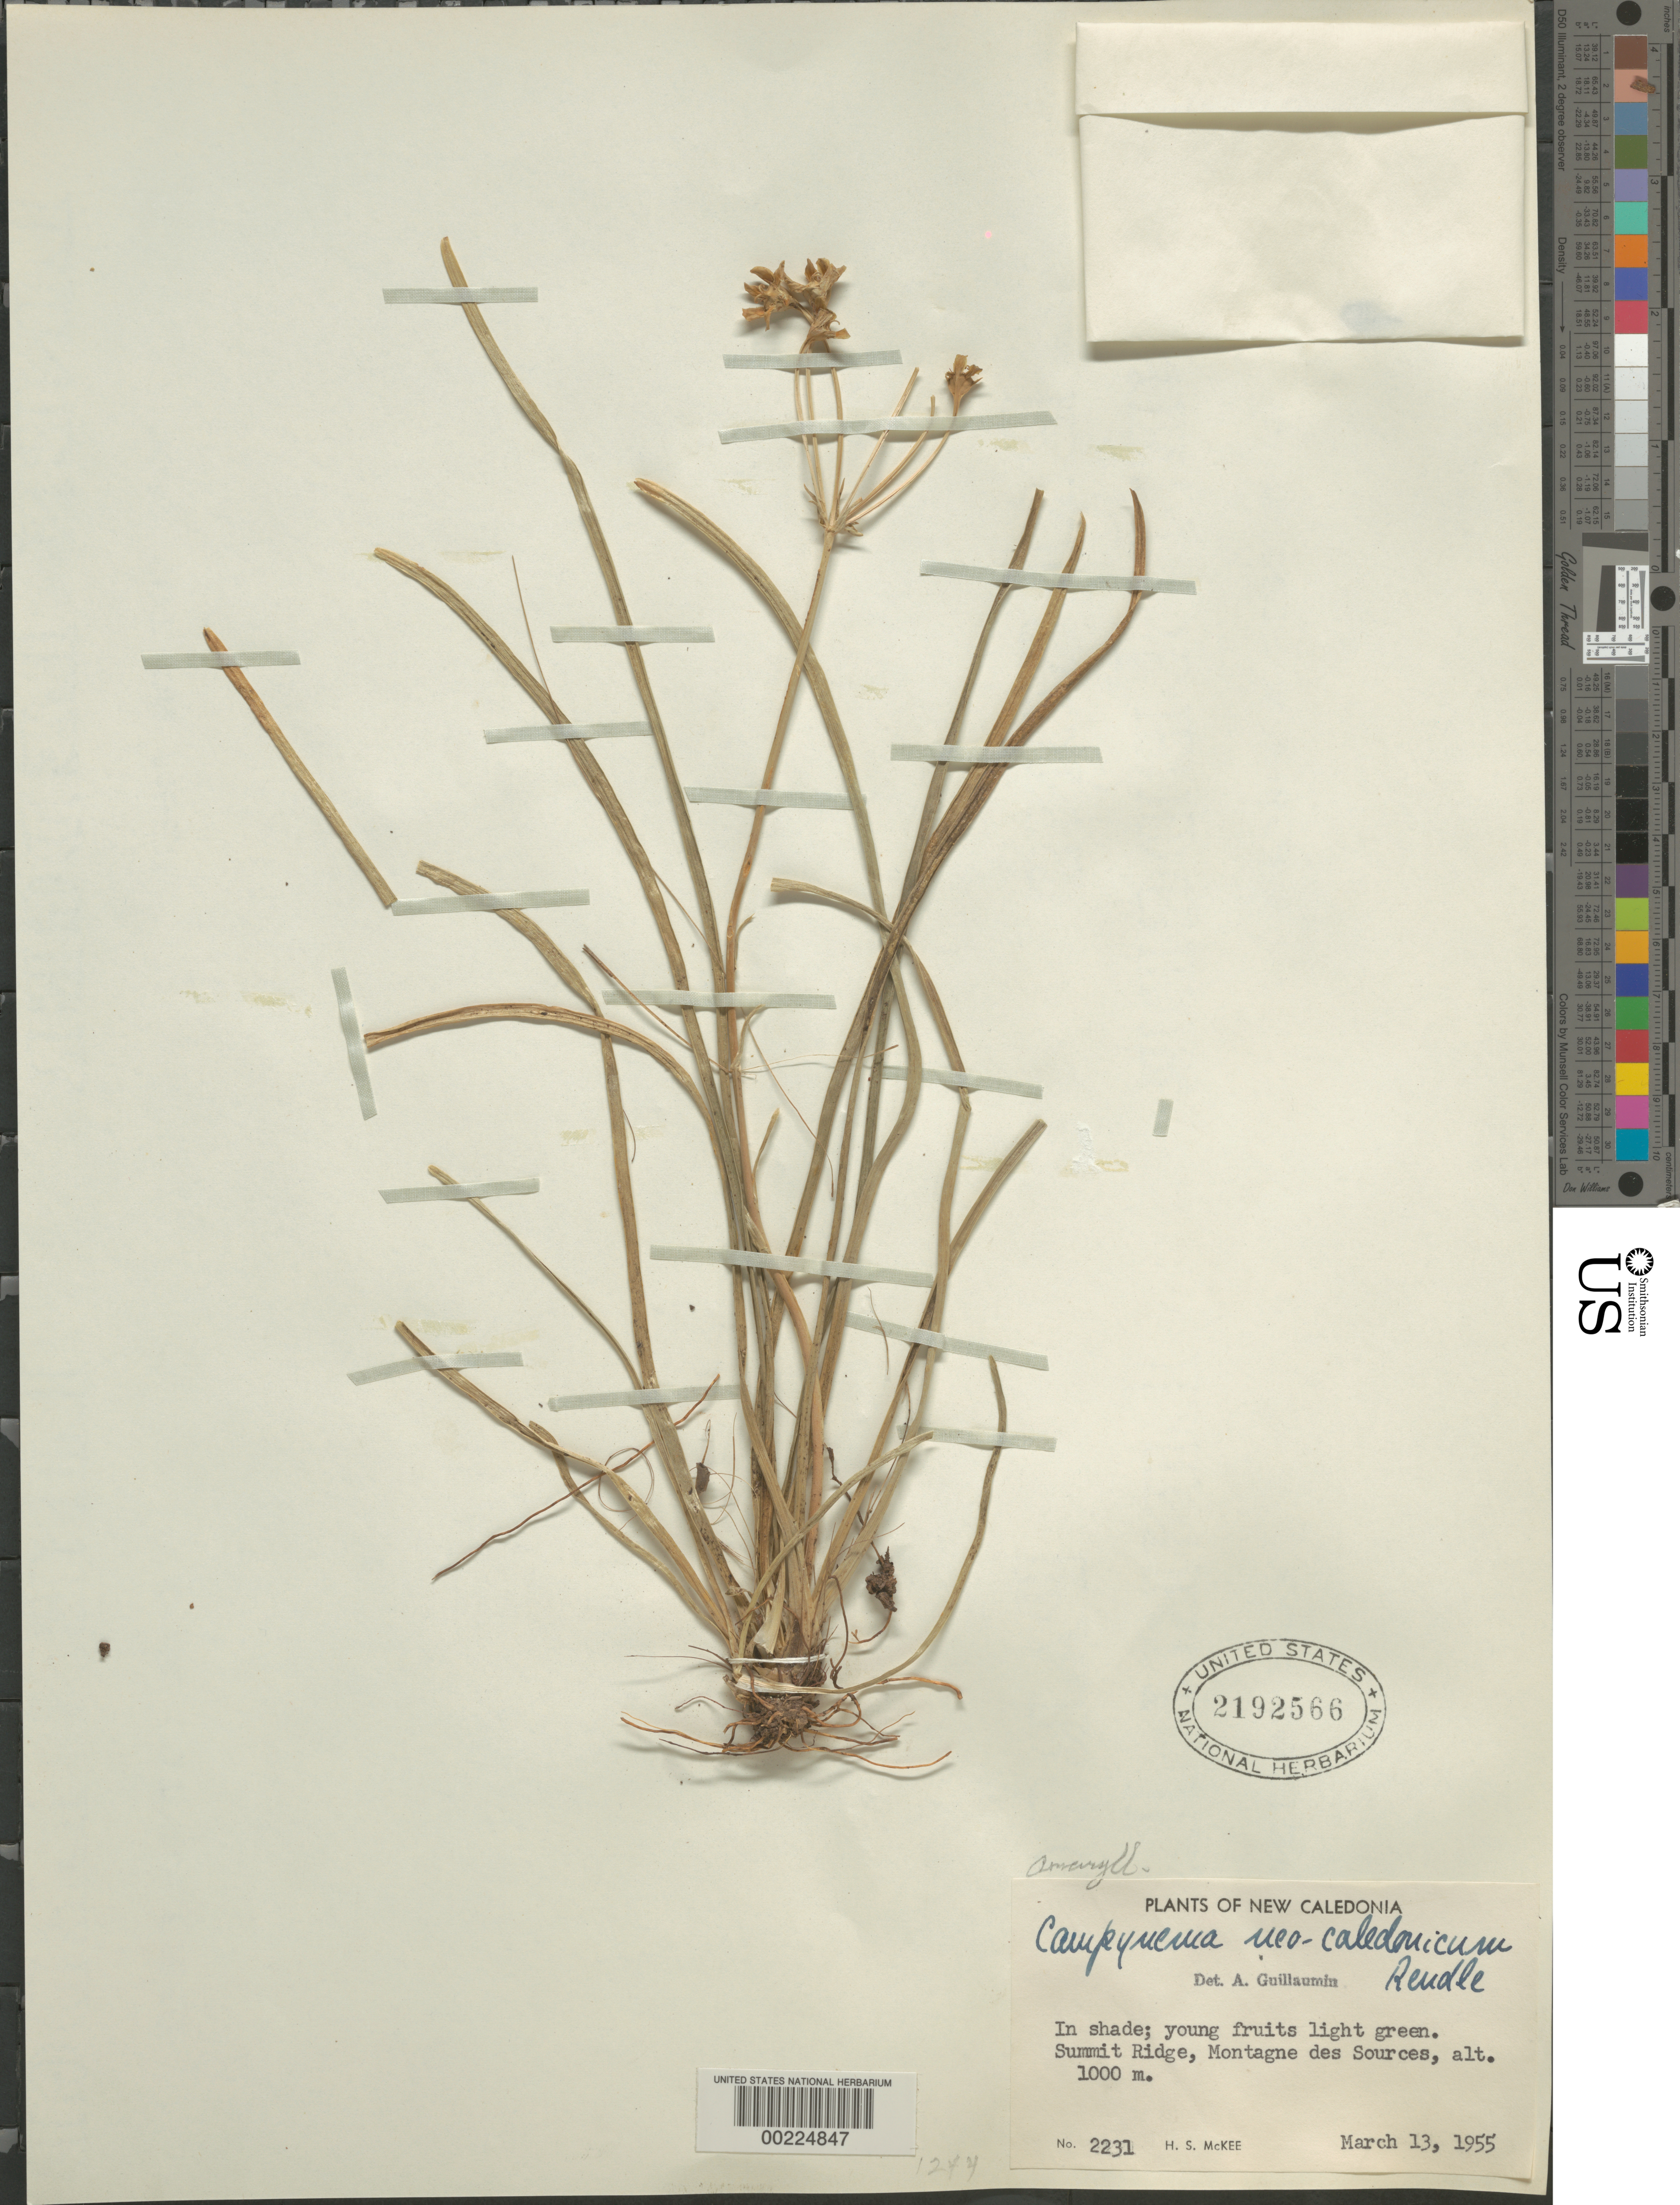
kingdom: Plantae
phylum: Tracheophyta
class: Liliopsida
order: Liliales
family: Campynemataceae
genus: Campynema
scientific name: Campynema neocaledonicum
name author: Rendle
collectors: H. S. MacKee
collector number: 2231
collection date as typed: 13 Mar 1955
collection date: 1955-03-13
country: New Caledonia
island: New Caledonia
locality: Summit ridge, montagne des sources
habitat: In shade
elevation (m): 1000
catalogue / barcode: US 2192566